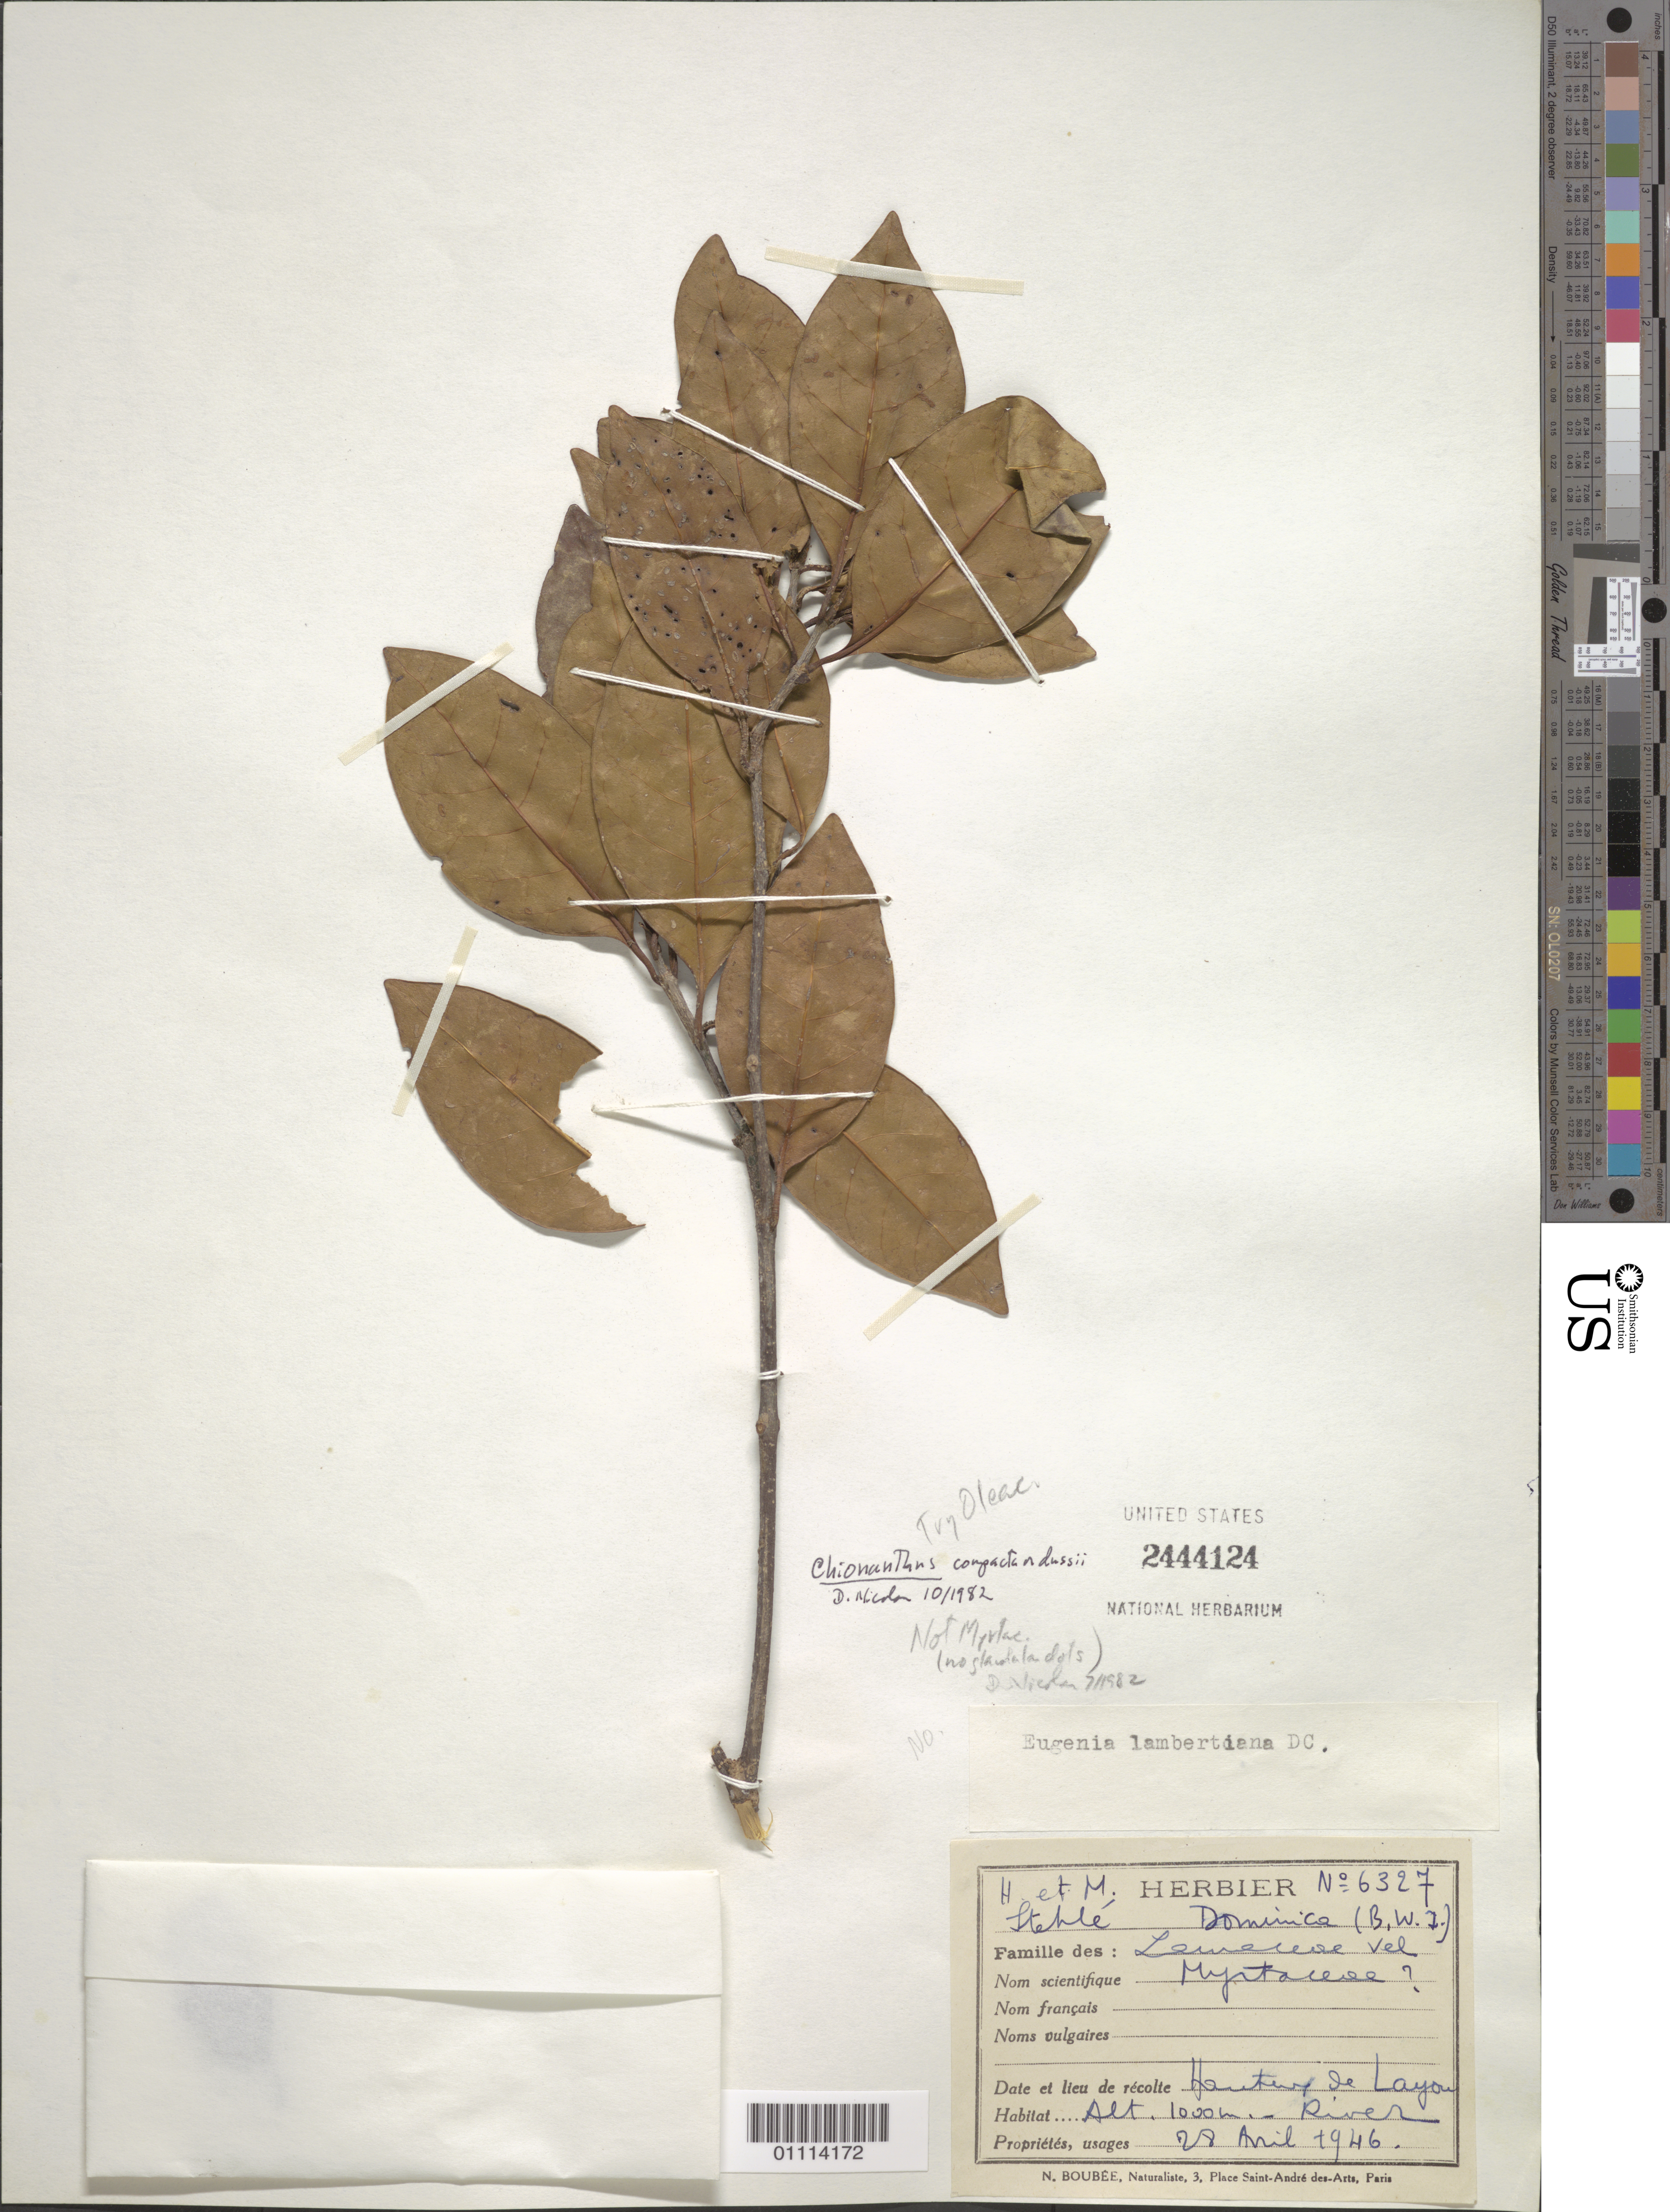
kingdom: Plantae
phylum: Tracheophyta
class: Magnoliopsida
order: Lamiales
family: Oleaceae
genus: Chionanthus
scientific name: Chionanthus compactus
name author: Sw.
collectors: H. Stehlé & M. Stehlé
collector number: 6327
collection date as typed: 28 Apr 1946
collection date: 1946-04-28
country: Dominica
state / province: St. Joseph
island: Dominica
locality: Hauteur de Layou River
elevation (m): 1000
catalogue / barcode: US 2444124